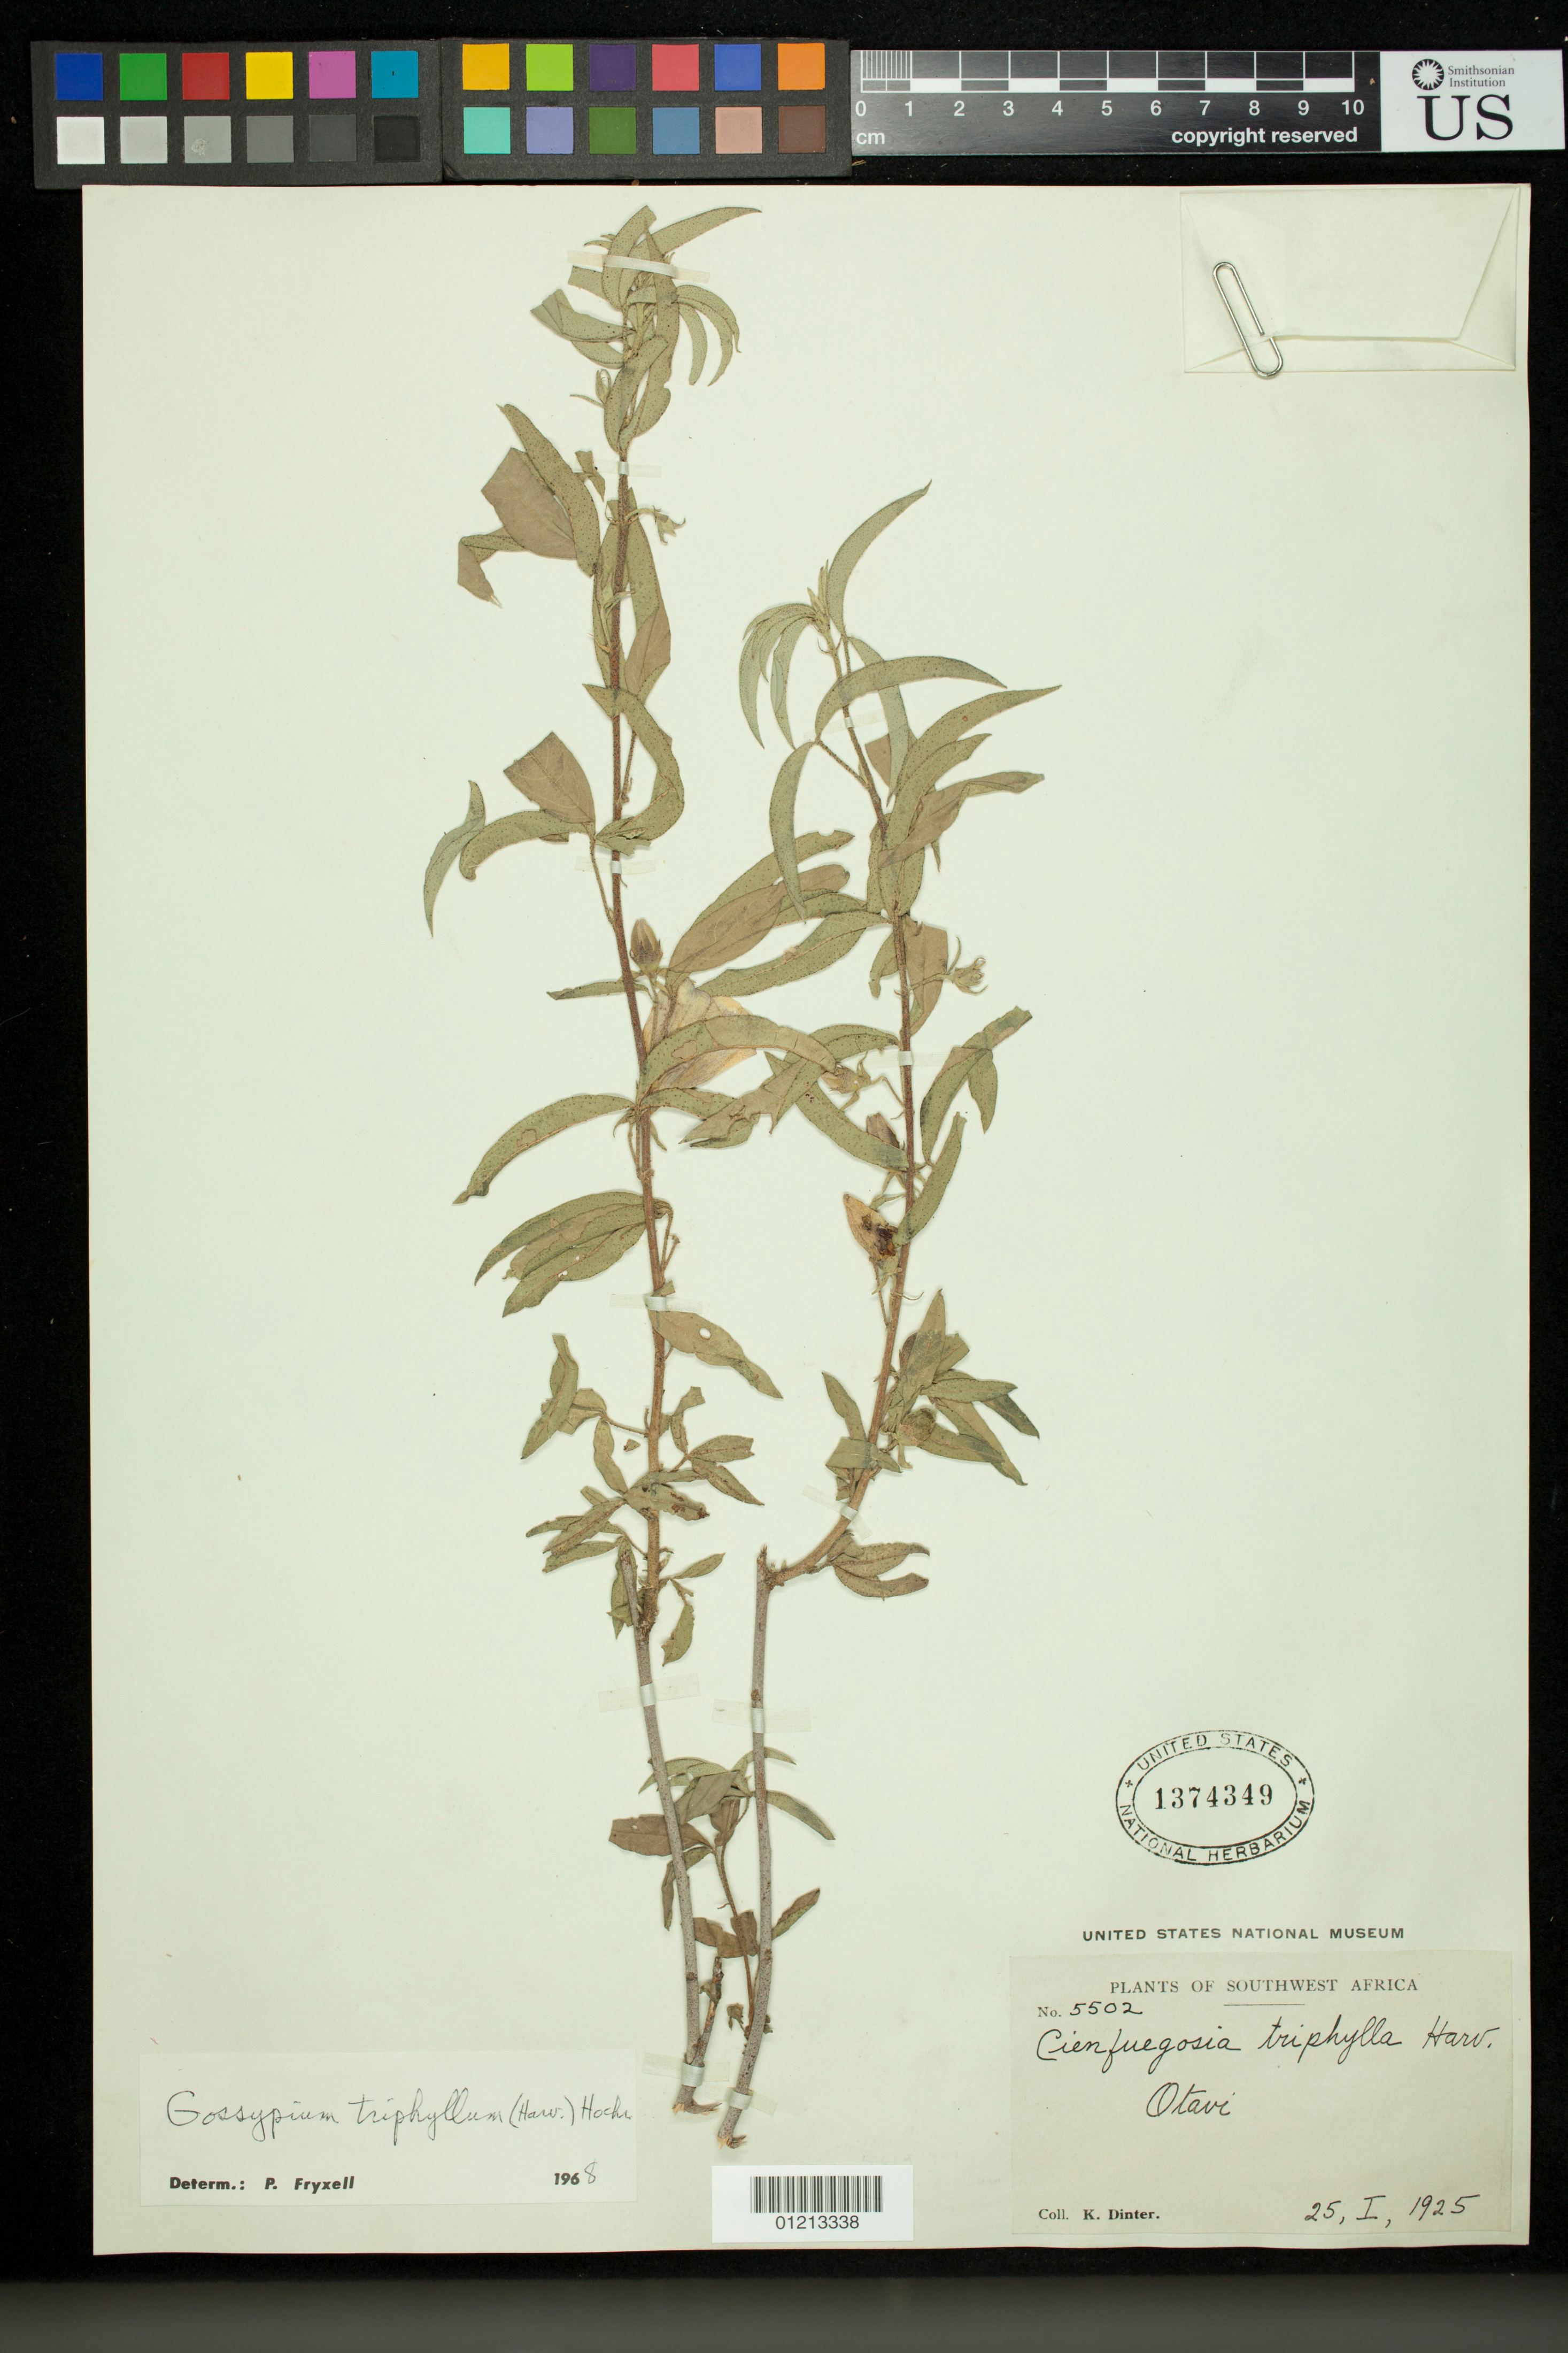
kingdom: Plantae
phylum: Tracheophyta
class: Magnoliopsida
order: Malvales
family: Malvaceae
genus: Gossypium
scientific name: Gossypium triphyllum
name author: Hochr.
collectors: M. Dinter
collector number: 5502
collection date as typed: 25 Jan 1925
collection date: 1925-01-25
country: Namibia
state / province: Otjozondjupa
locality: Otavi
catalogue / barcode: US 1374349